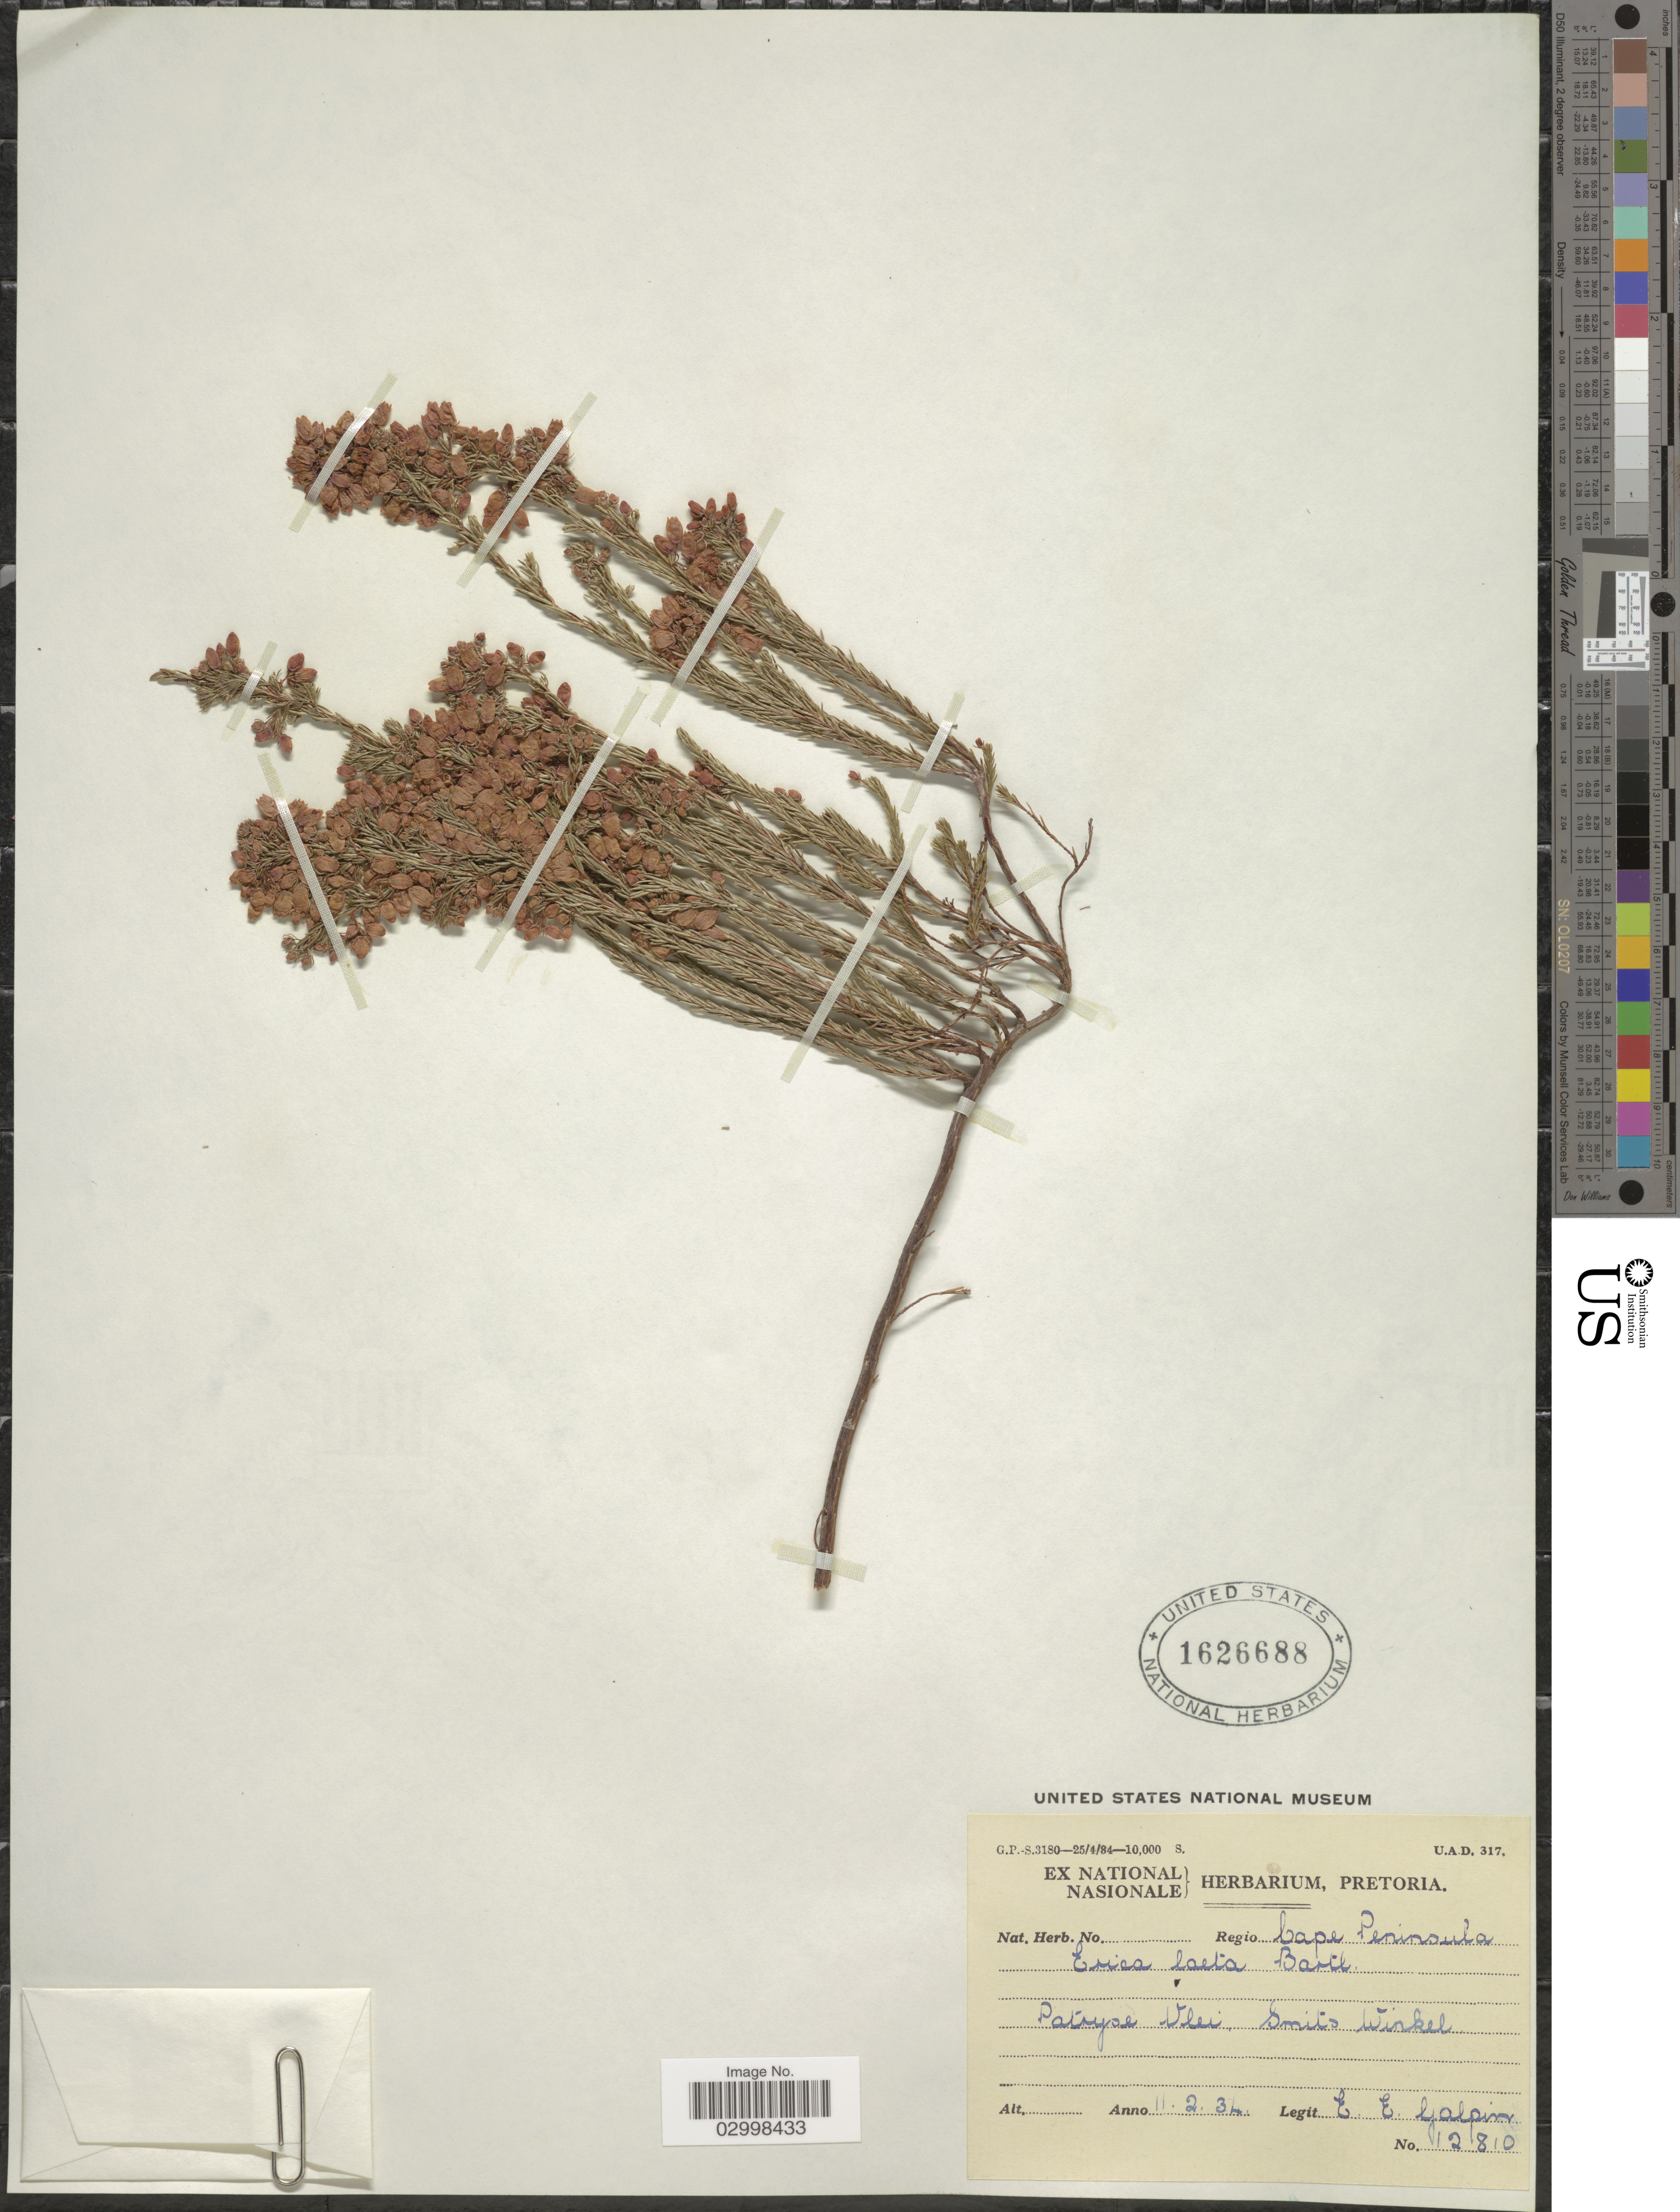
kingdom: Plantae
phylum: Tracheophyta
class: Magnoliopsida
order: Ericales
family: Ericaceae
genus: Erica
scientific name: Erica laeta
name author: Bartl.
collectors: E. Galpin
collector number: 12810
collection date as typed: Transcribed d/m/y: 11/2/34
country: South Africa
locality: Regio Cape Peninsula. Patryse Vlei. Smits Winkel.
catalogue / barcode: US 1626688